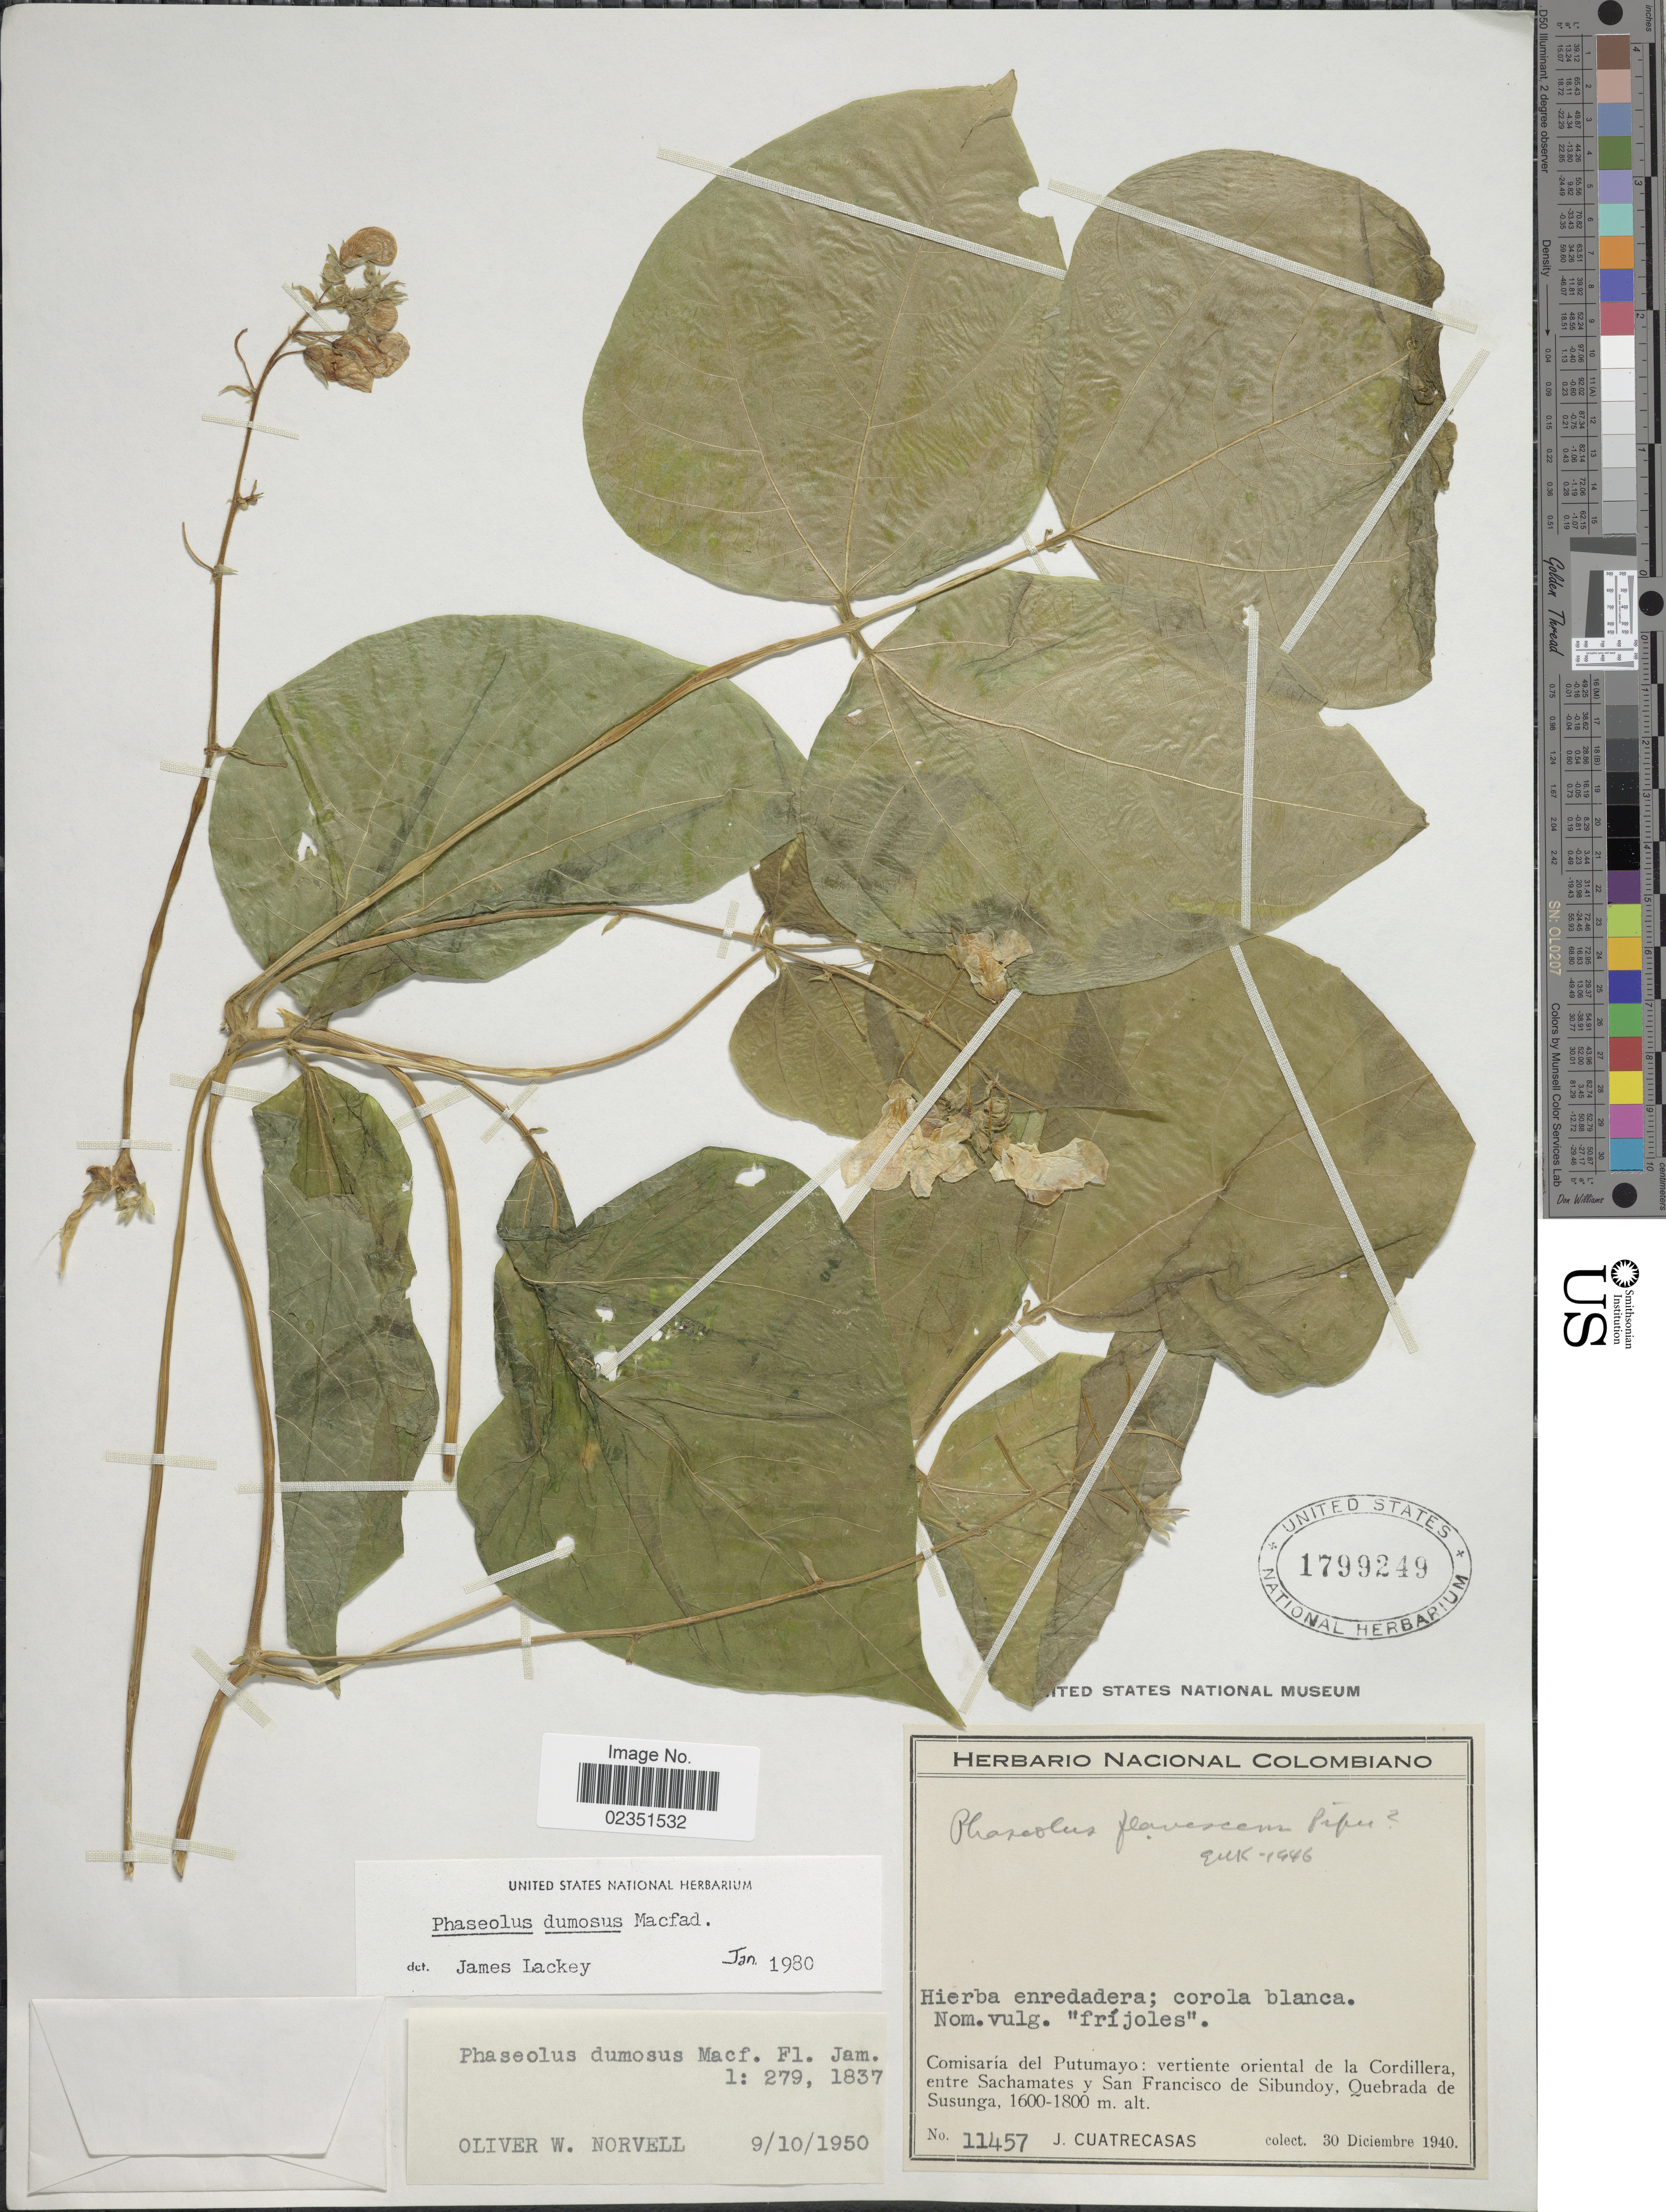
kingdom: Plantae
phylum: Tracheophyta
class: Magnoliopsida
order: Fabales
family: Fabaceae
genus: Phaseolus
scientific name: Phaseolus dumosus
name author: Macfad.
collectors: J. Cuatrecasas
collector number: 11457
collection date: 1940-12-30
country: Colombia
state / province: Putumayo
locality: Vertiente oriental de la Cordillera, entre Sachamates y San Francisco de Sibundoy, Quebrada de Susunga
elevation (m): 1600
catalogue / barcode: US 1799249